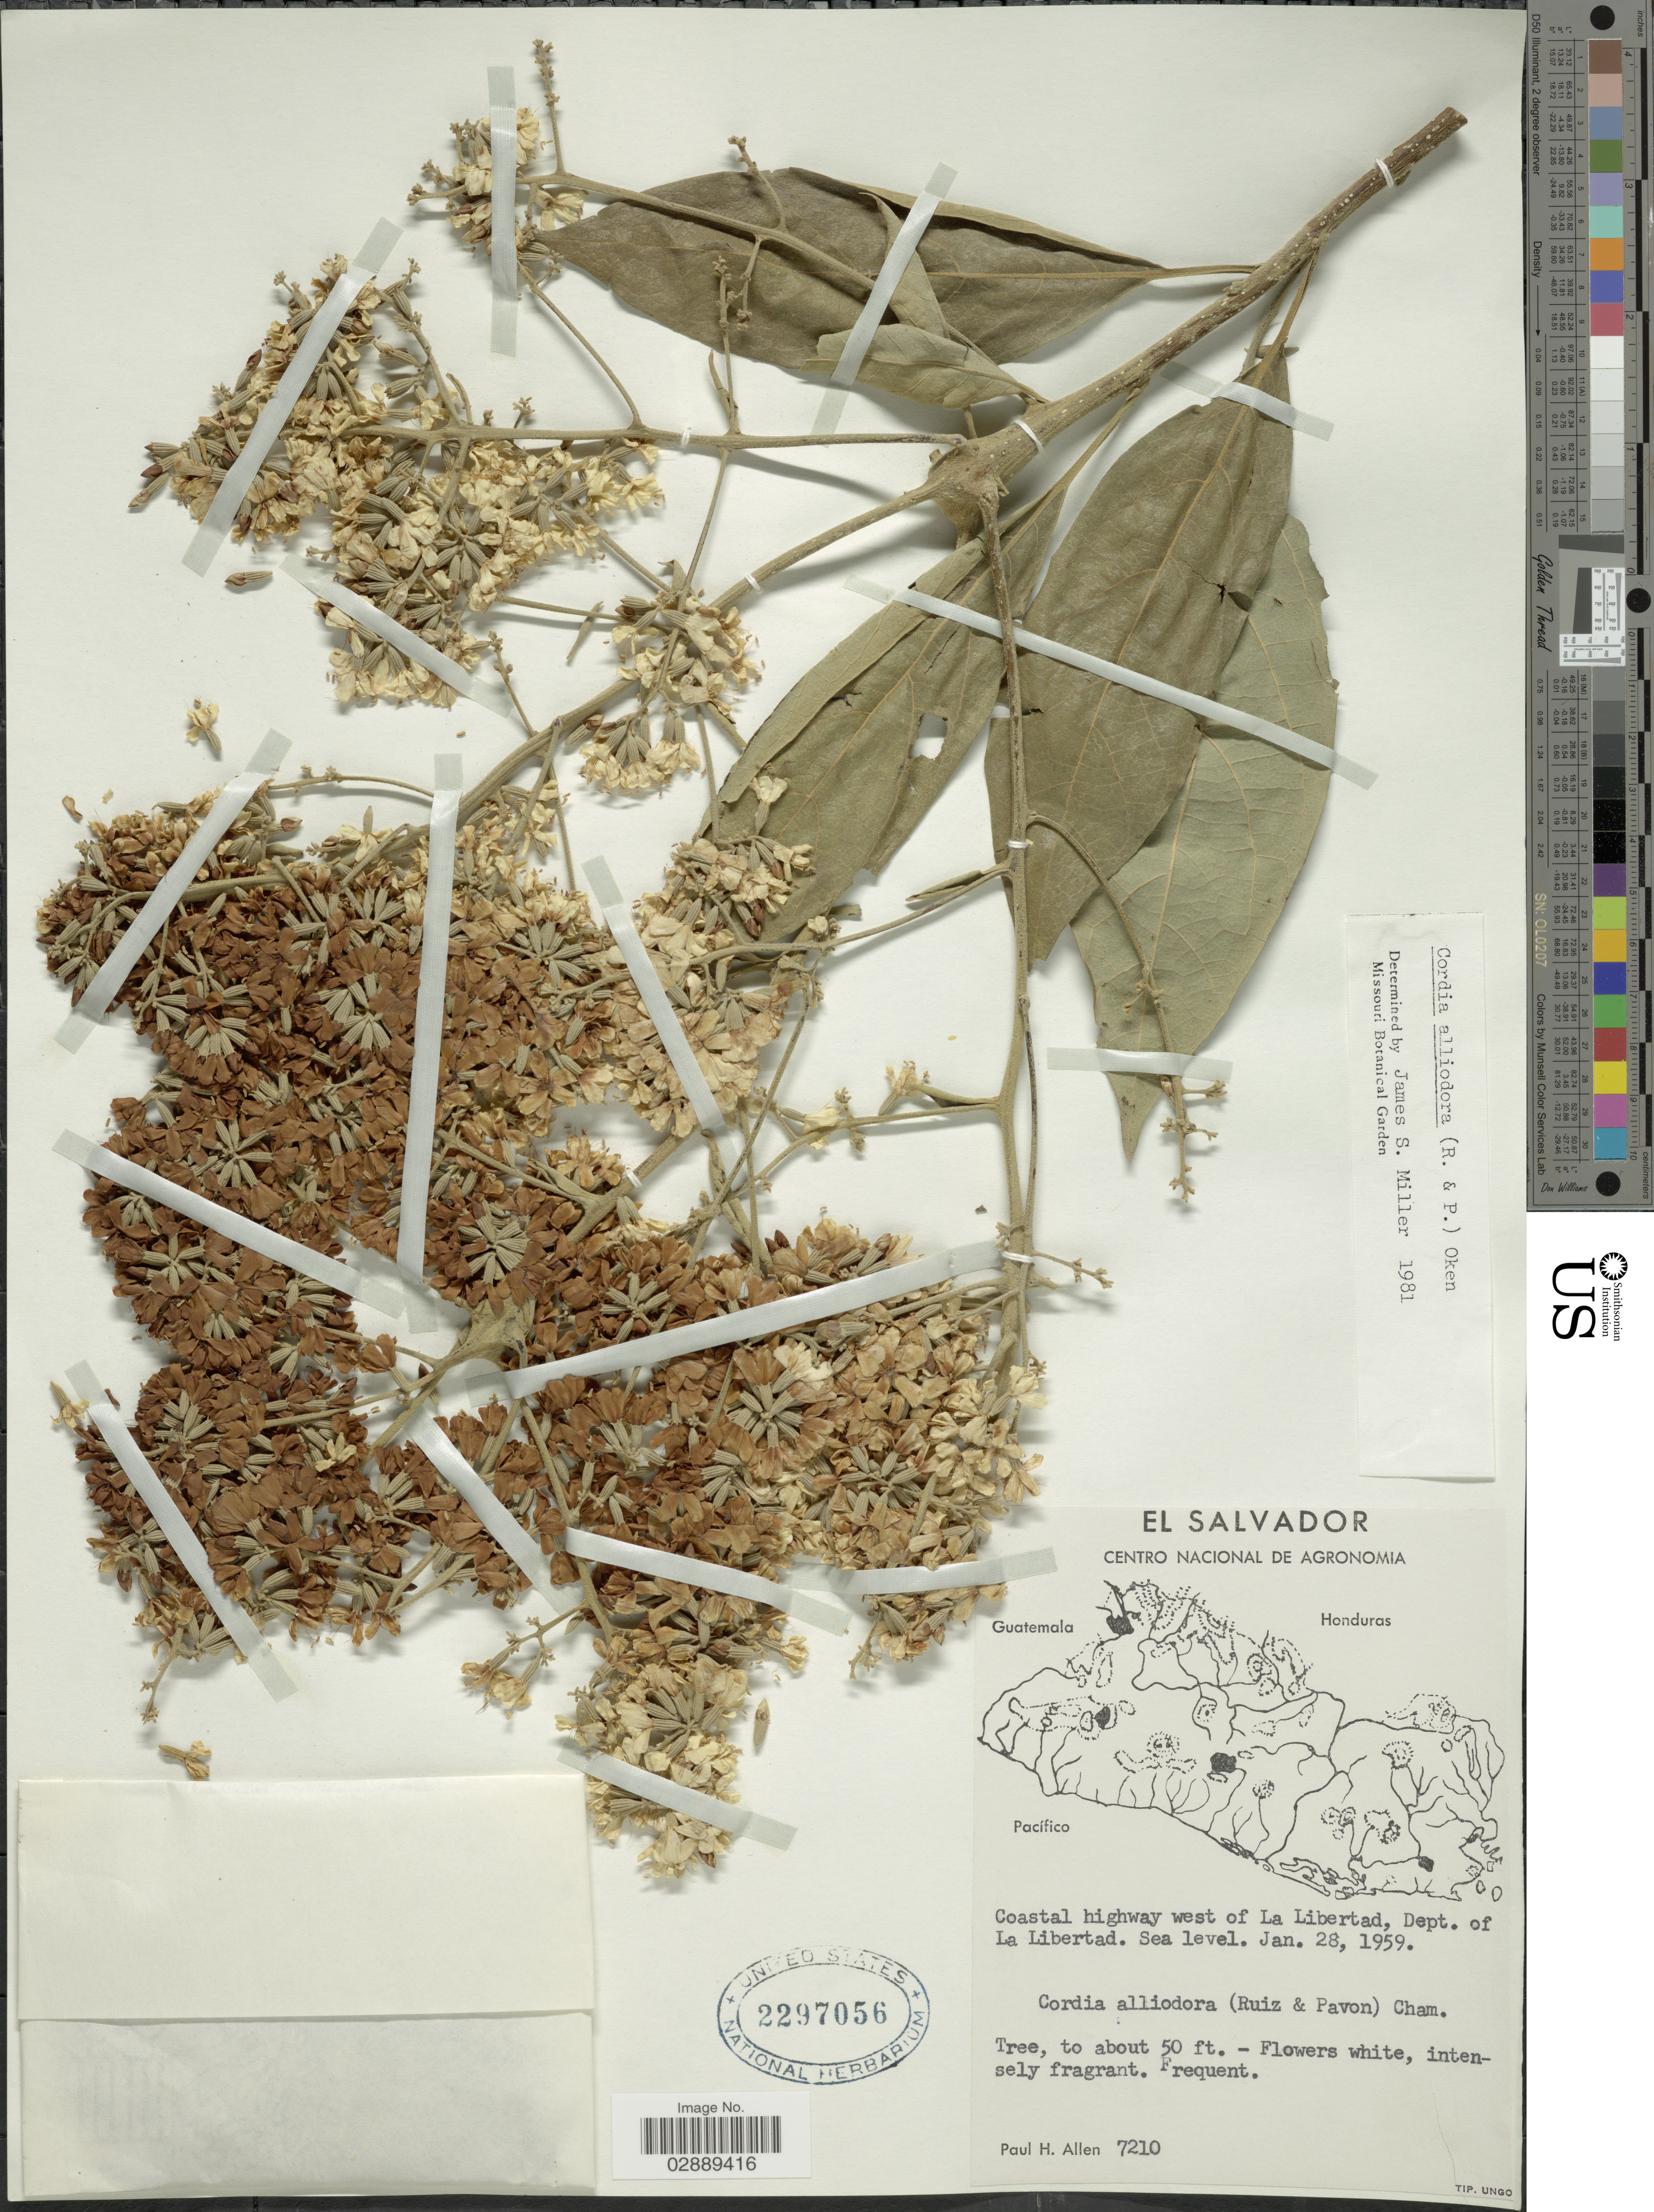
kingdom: Plantae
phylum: Tracheophyta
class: Magnoliopsida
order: Boraginales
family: Cordiaceae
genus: Cordia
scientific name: Cordia alliodora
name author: (Ruiz & Pav.) Oken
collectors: P. H. Allen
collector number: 7210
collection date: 1959-01-28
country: El Salvador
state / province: La Libertad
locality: Coastal highway west of La Libertad, Dept. of La Libertad.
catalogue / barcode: US 2297056